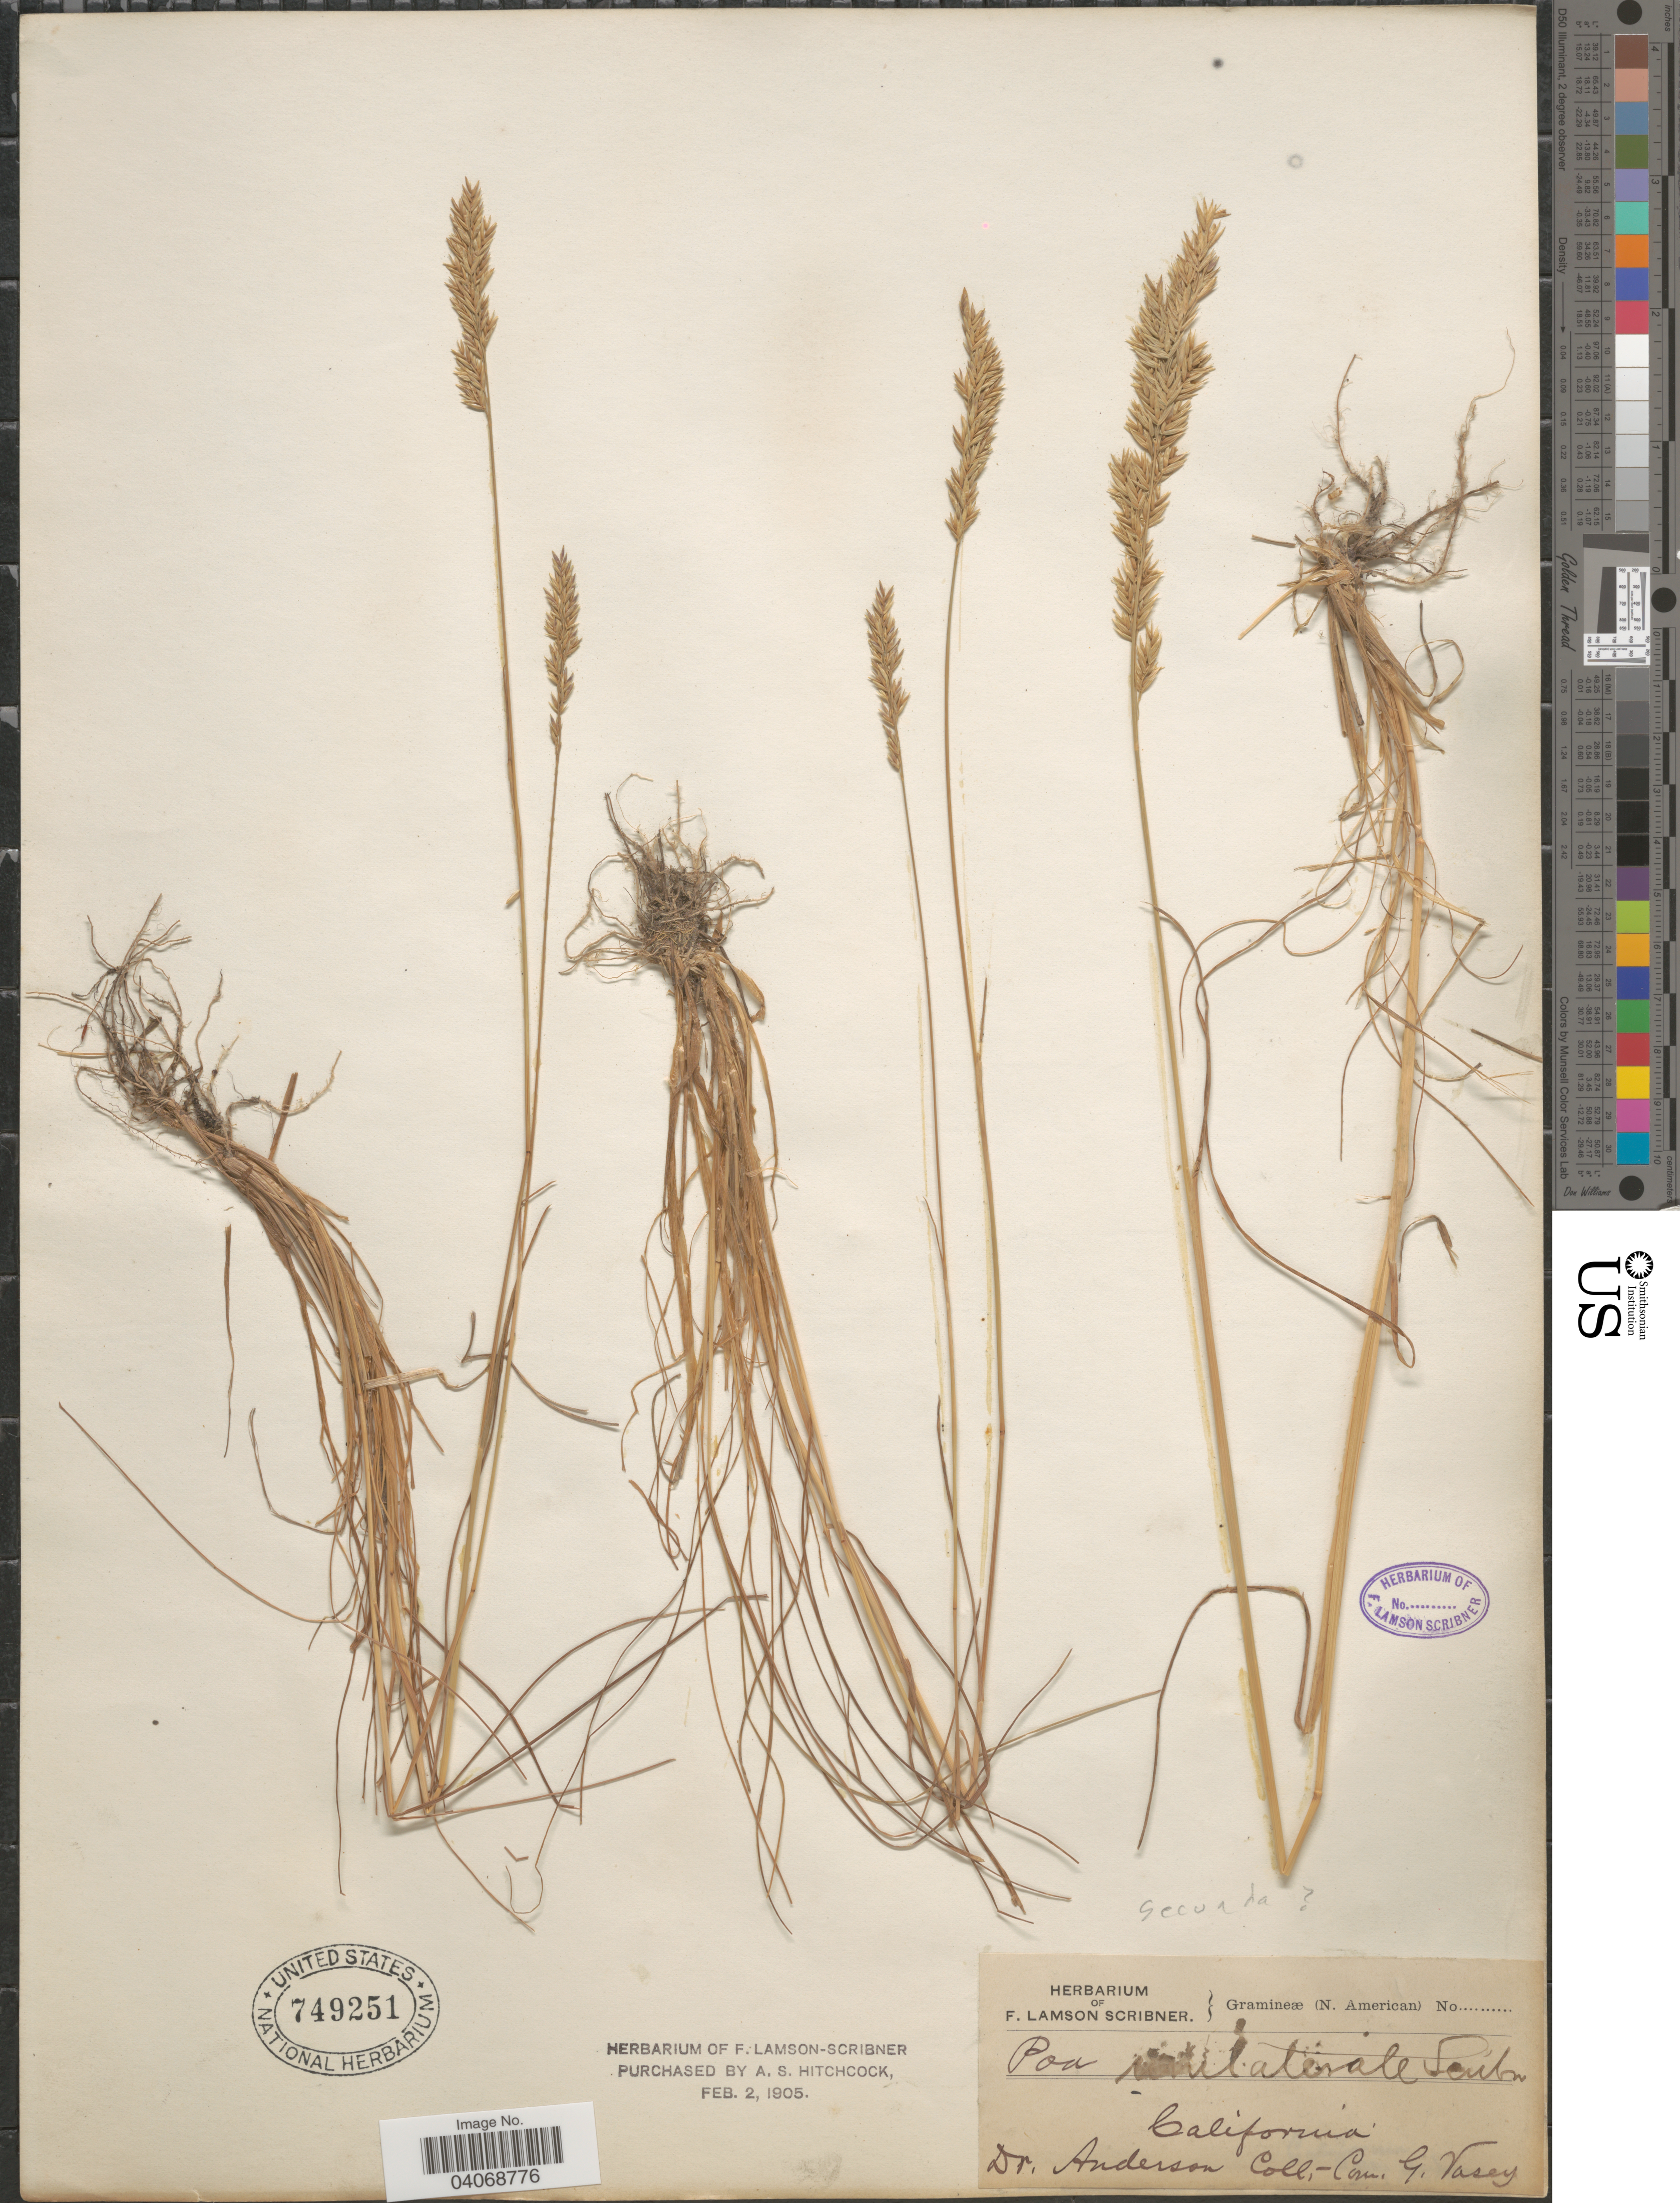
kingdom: Plantae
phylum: Tracheophyta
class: Liliopsida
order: Poales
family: Poaceae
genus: Poa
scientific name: Poa unilateralis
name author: Scribn. ex Vasey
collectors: -- Anderson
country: United States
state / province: California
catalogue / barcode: US 749251